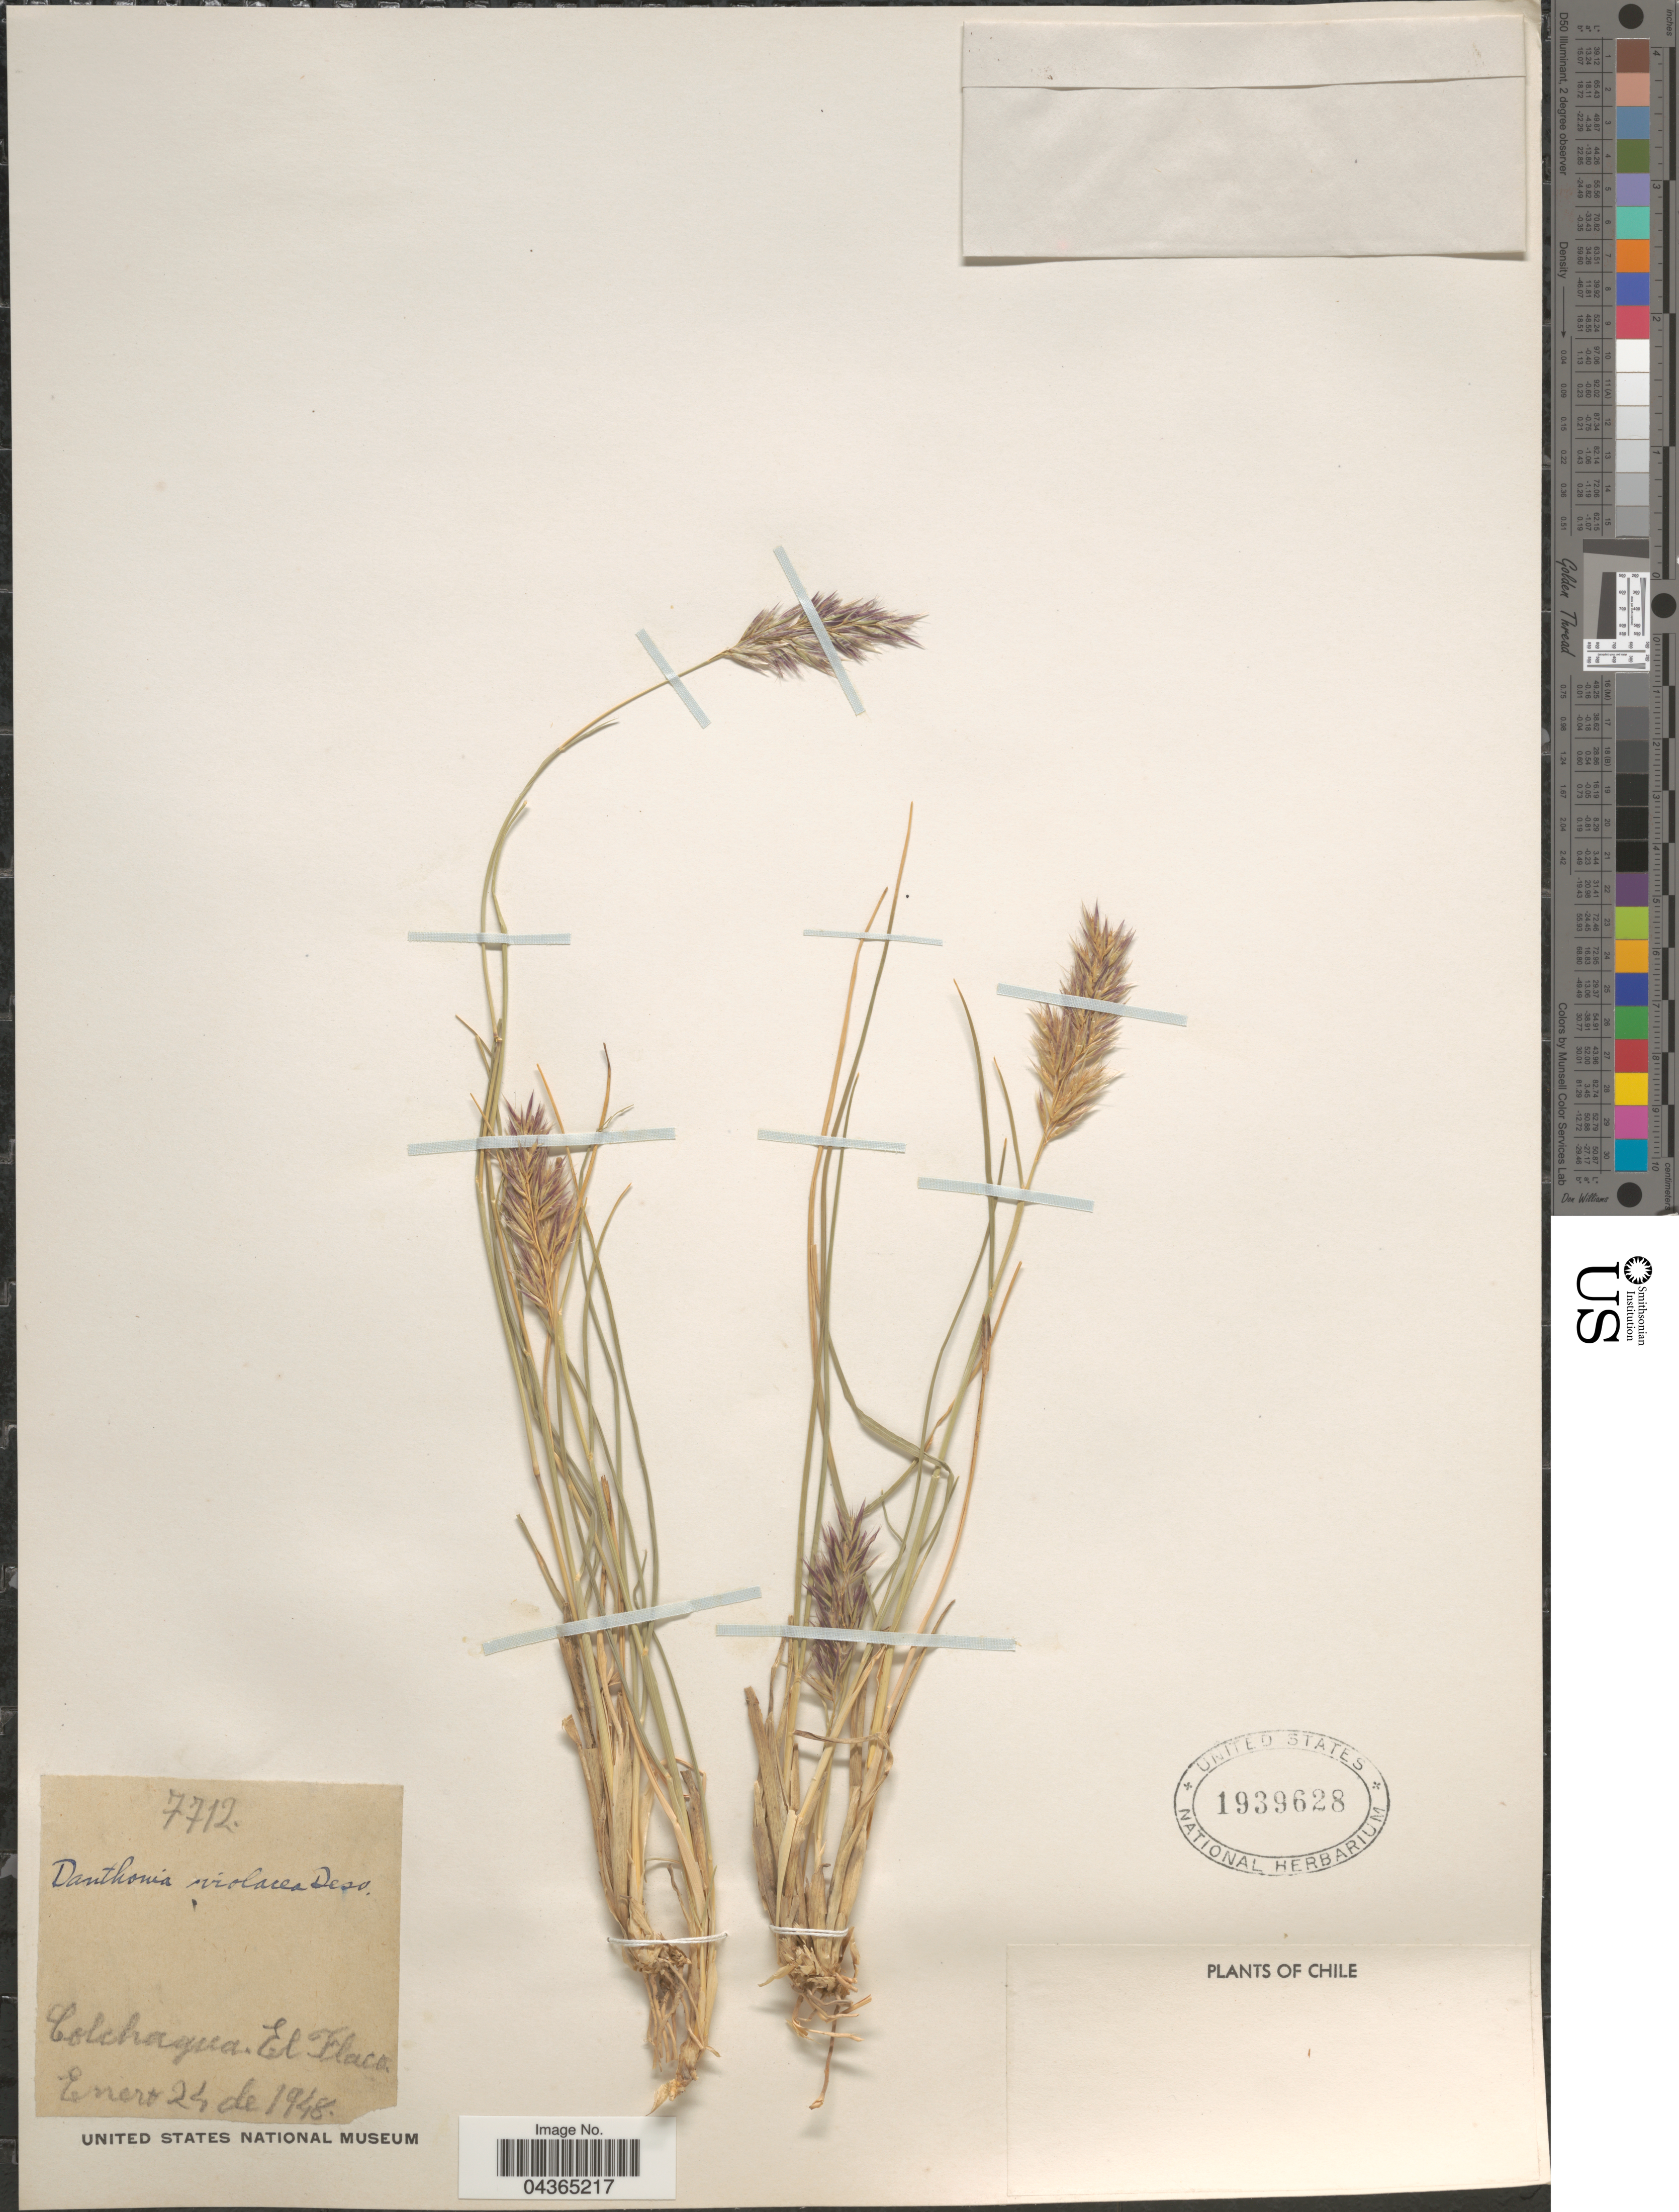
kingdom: Plantae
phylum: Tracheophyta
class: Liliopsida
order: Poales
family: Poaceae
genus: Rytidosperma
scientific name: Rytidosperma violaceum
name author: (É. Desv.) Nicora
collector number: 7712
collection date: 1948-01-24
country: Chile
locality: Colchagua. El Flaco.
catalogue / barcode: US 1939628